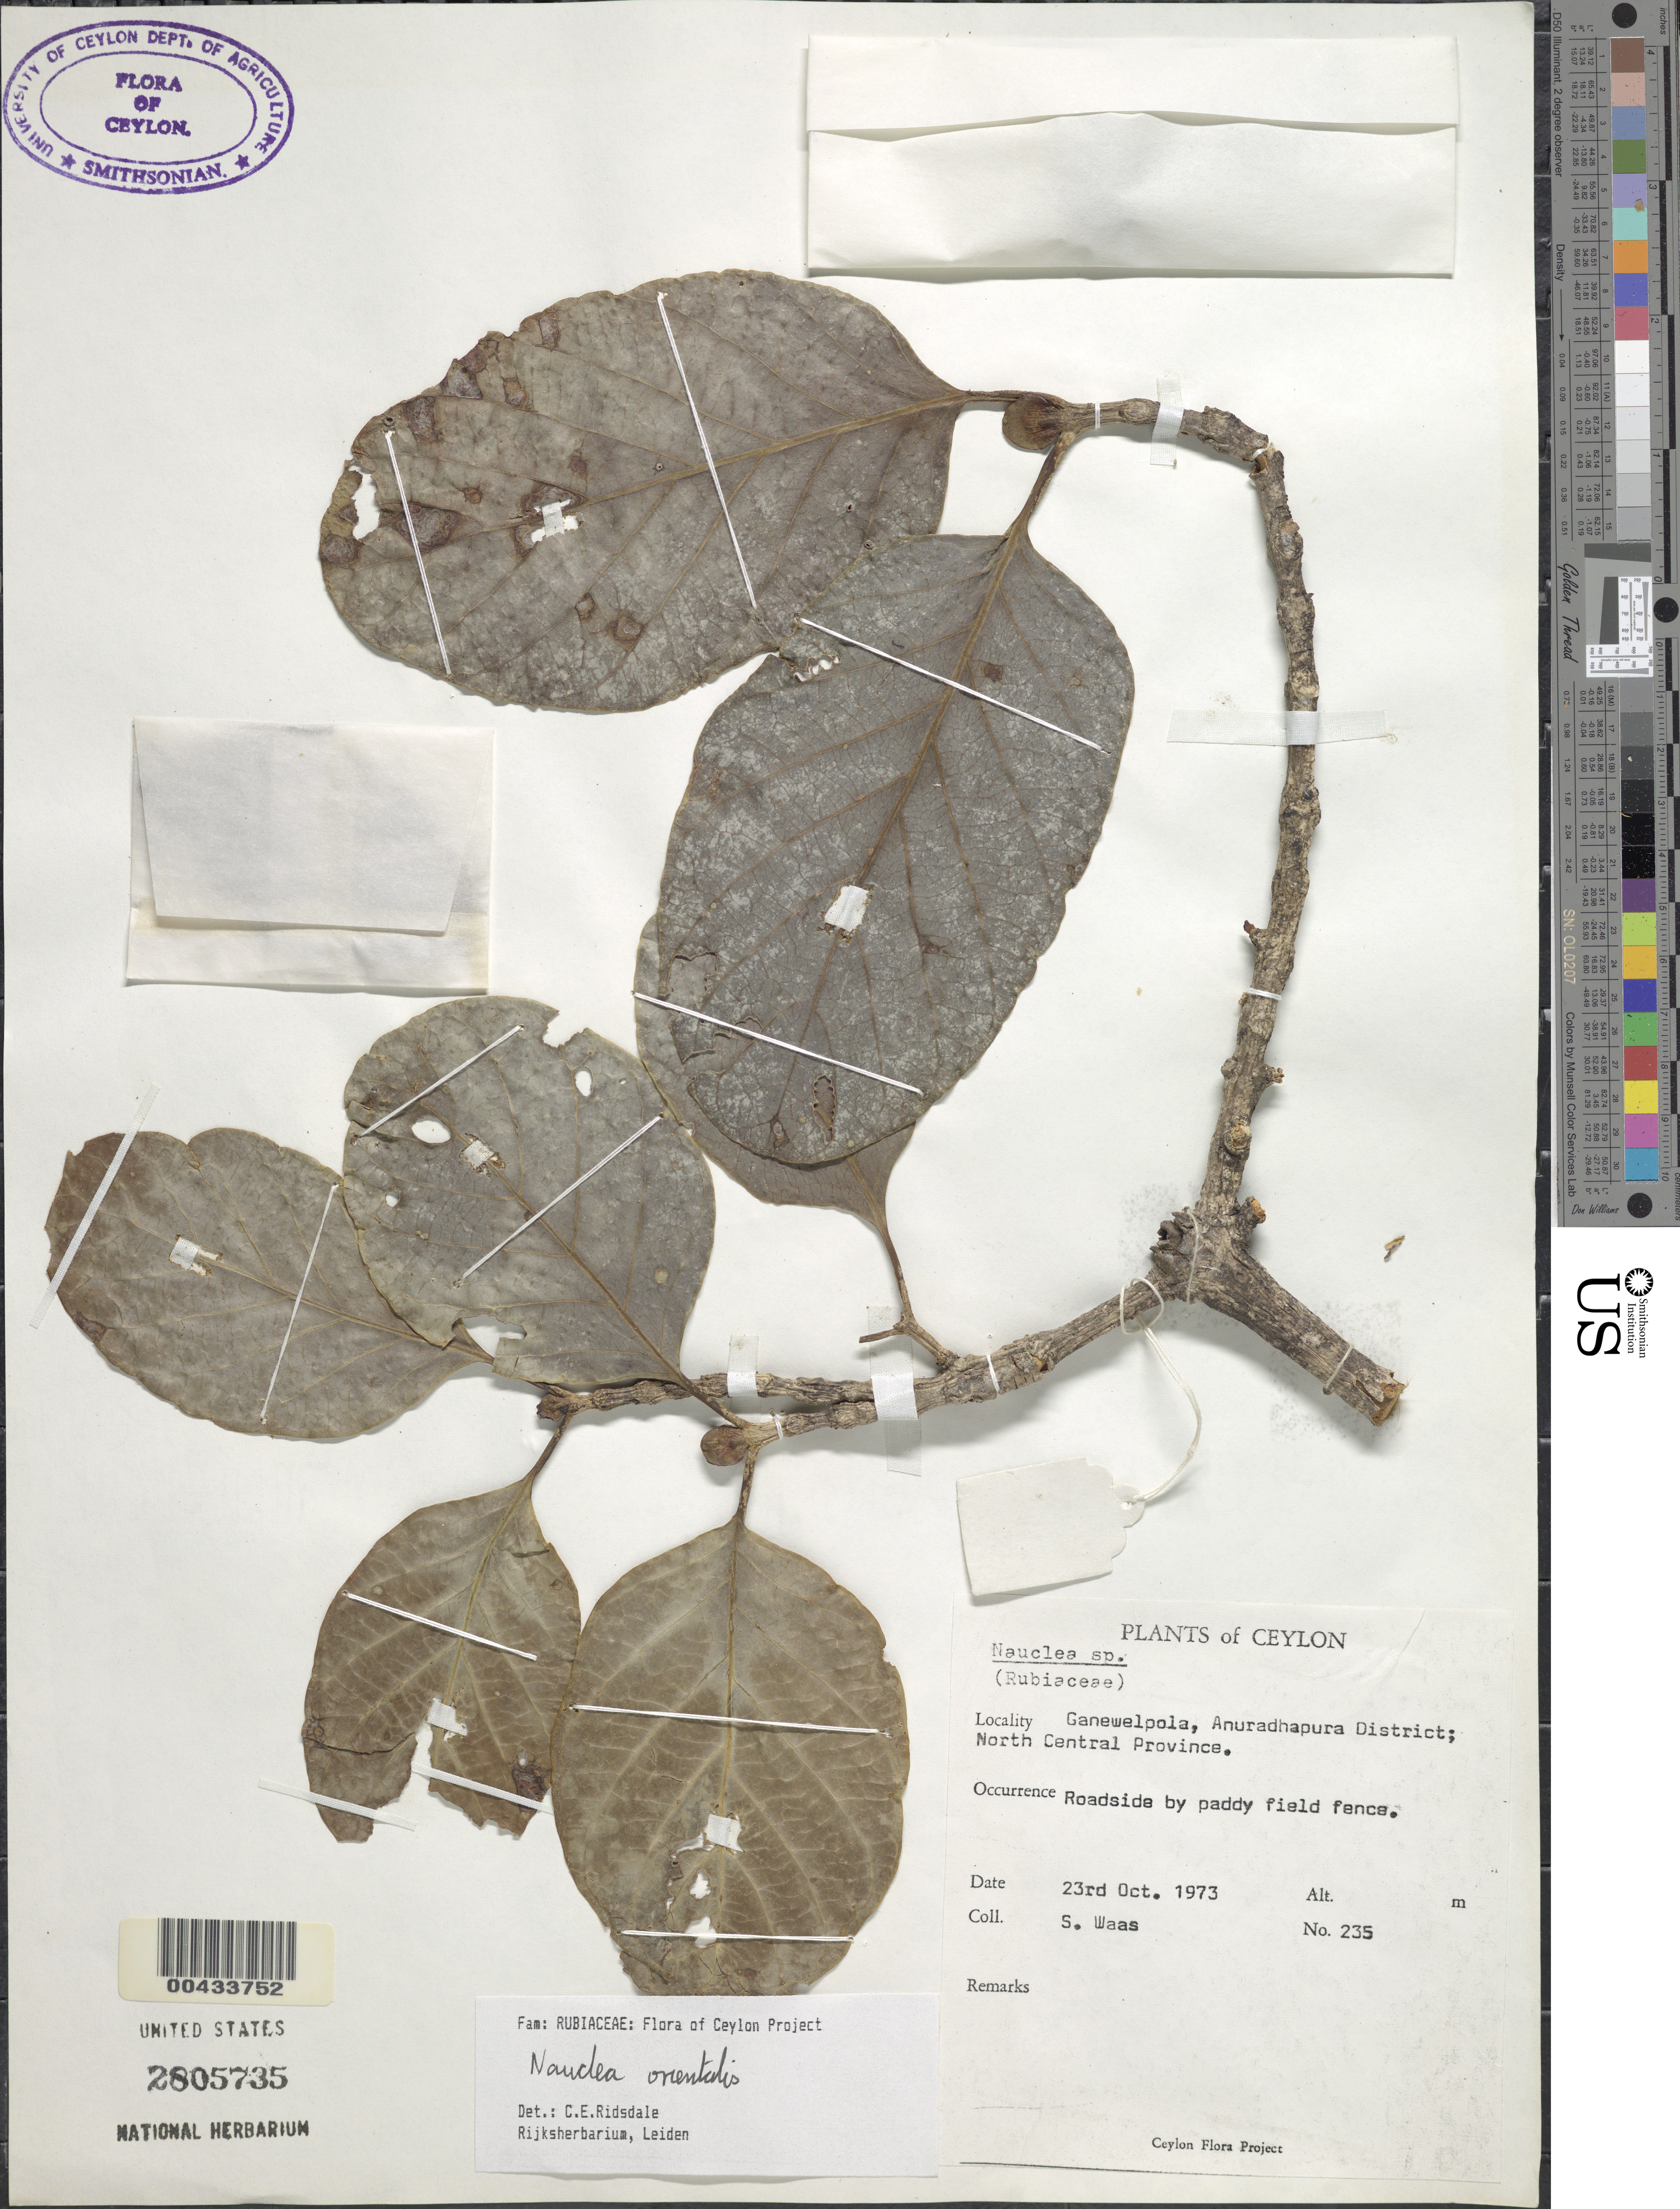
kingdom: Plantae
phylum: Tracheophyta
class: Magnoliopsida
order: Gentianales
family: Rubiaceae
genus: Nauclea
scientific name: Nauclea orientalis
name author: (L.) L.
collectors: S. Waas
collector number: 235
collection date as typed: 23 Oct 1973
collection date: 1973-10-23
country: Sri Lanka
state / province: North Central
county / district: Anuradhapura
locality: Ganewelpola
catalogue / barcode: US 2805735